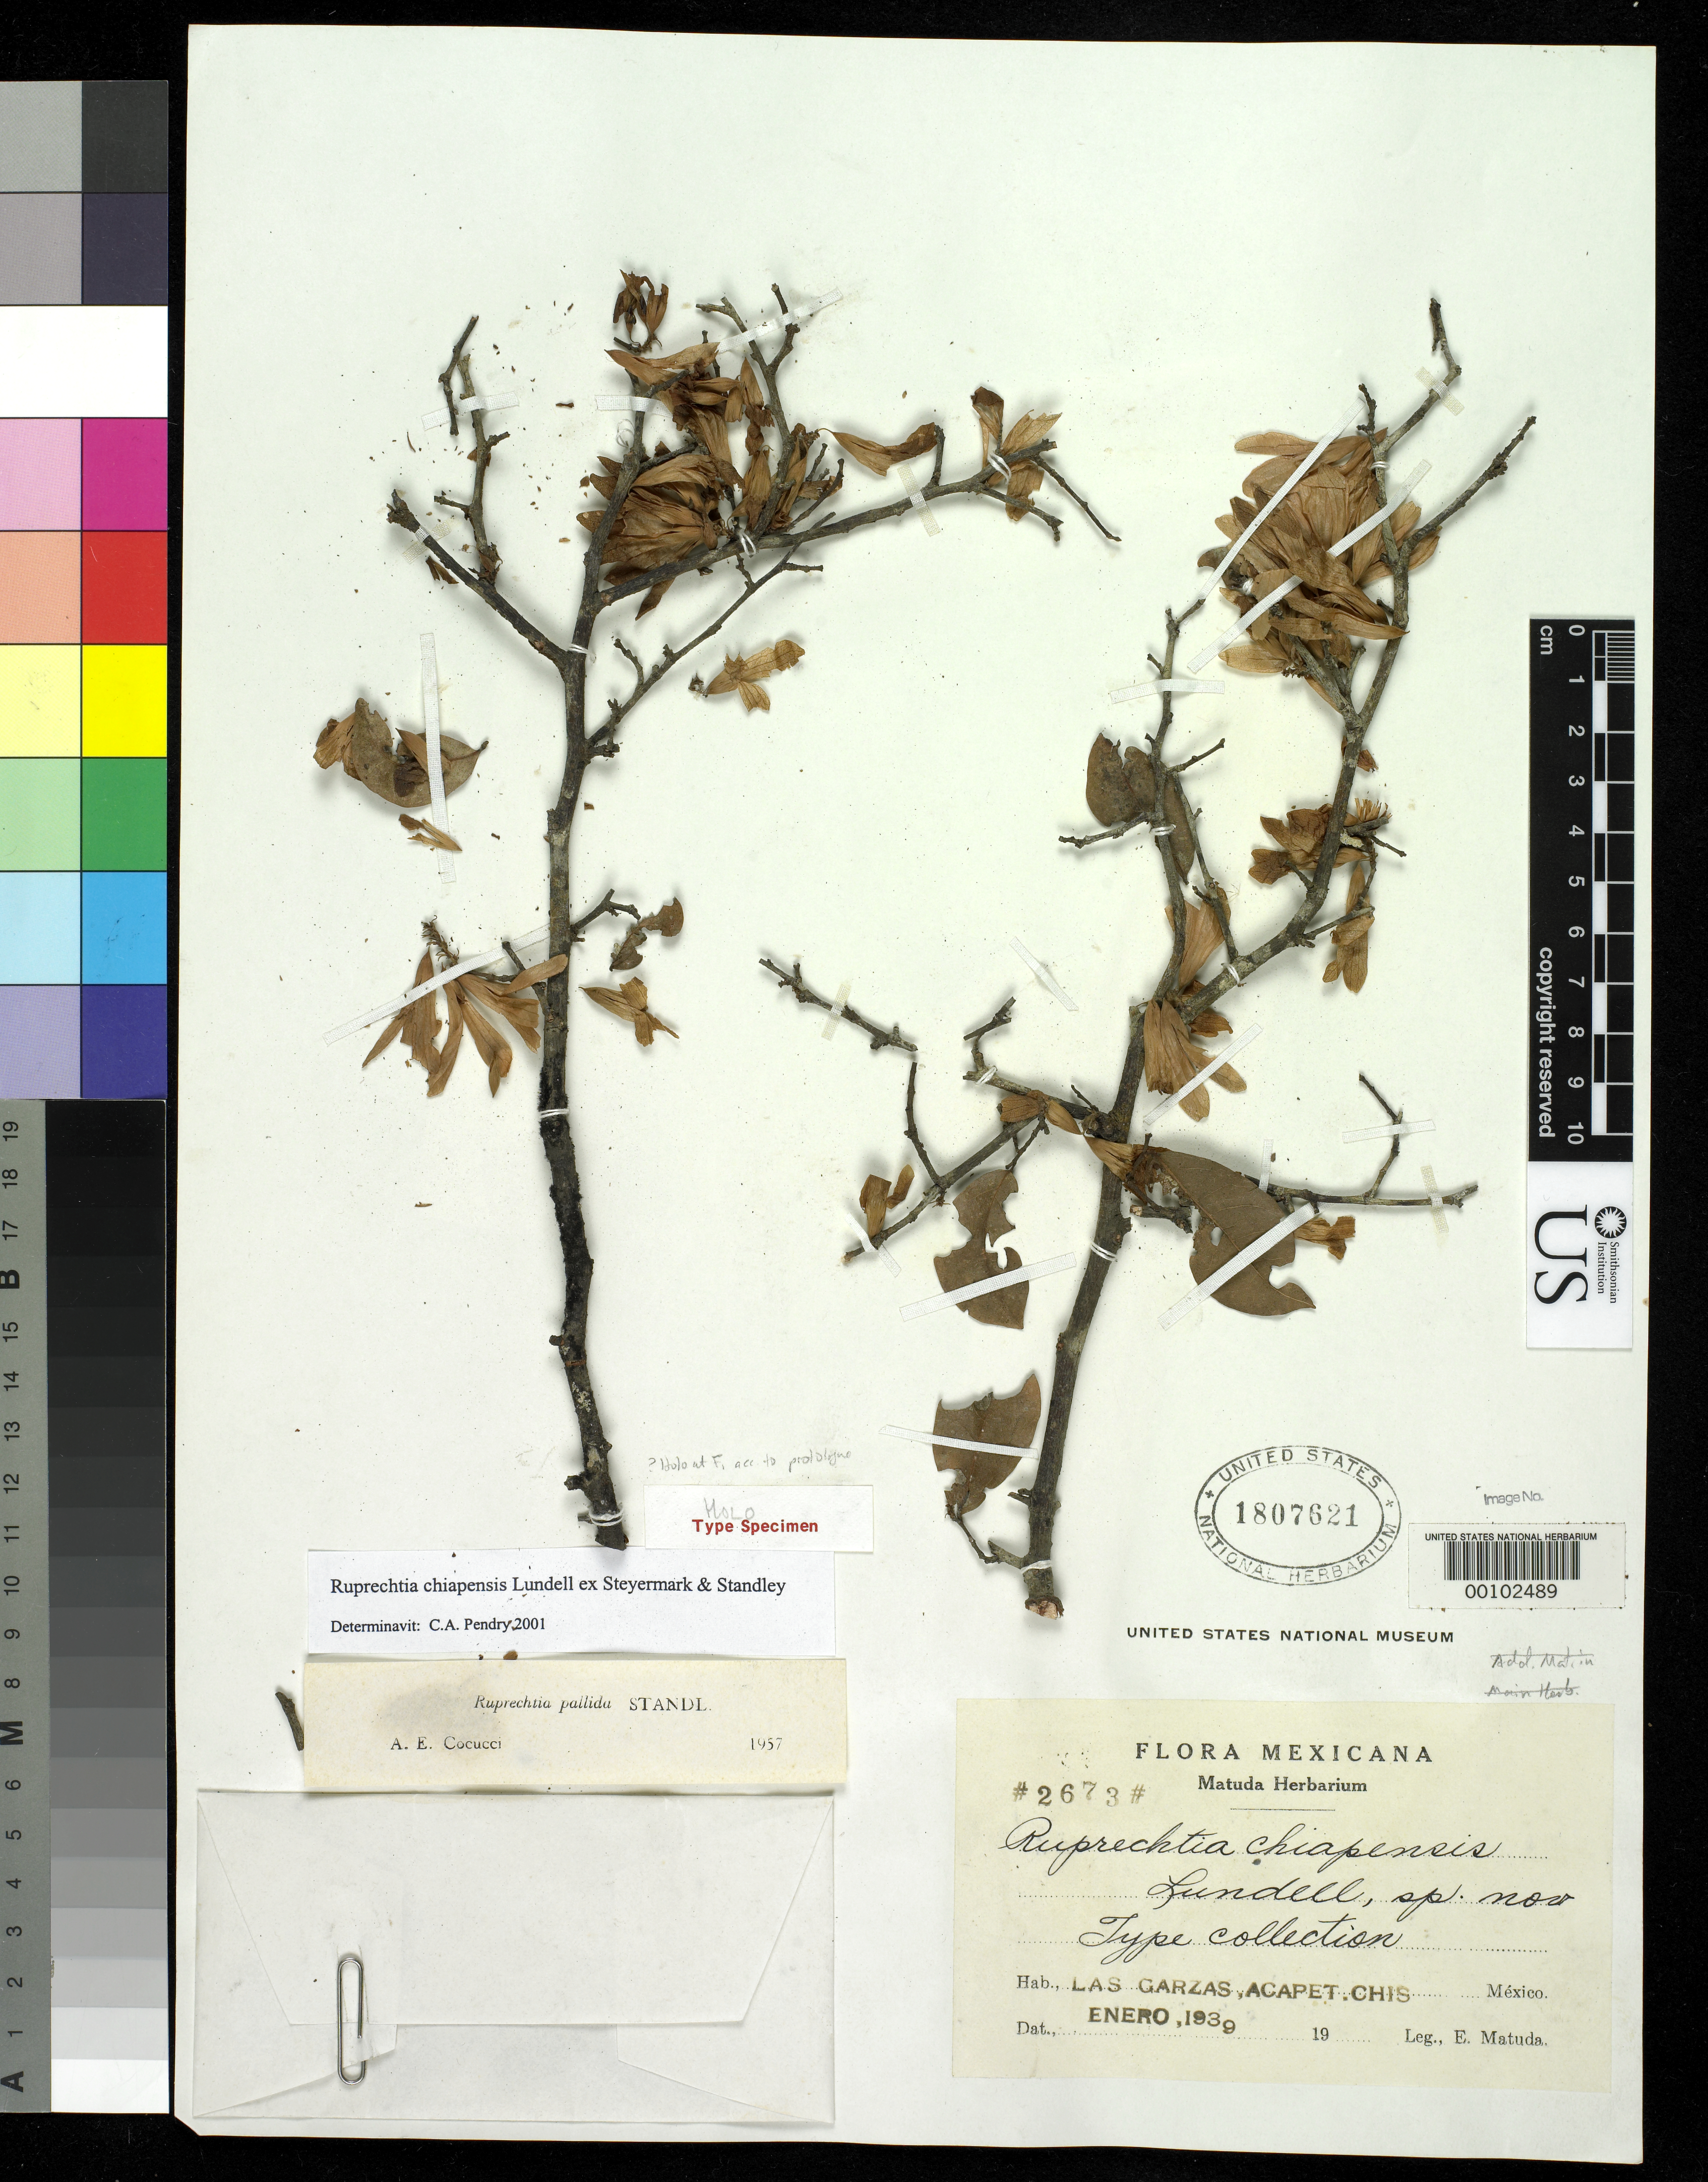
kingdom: Plantae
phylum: Tracheophyta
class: Magnoliopsida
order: Caryophyllales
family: Polygonaceae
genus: Ruprechtia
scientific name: Ruprechtia chiapensis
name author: Lundell ex Standl. & Steyerm.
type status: Isotype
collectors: E. Matuda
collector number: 2673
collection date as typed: Jan 1939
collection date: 1939-01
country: Mexico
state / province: Chiapas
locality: Las Garzas.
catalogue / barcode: US 1807621